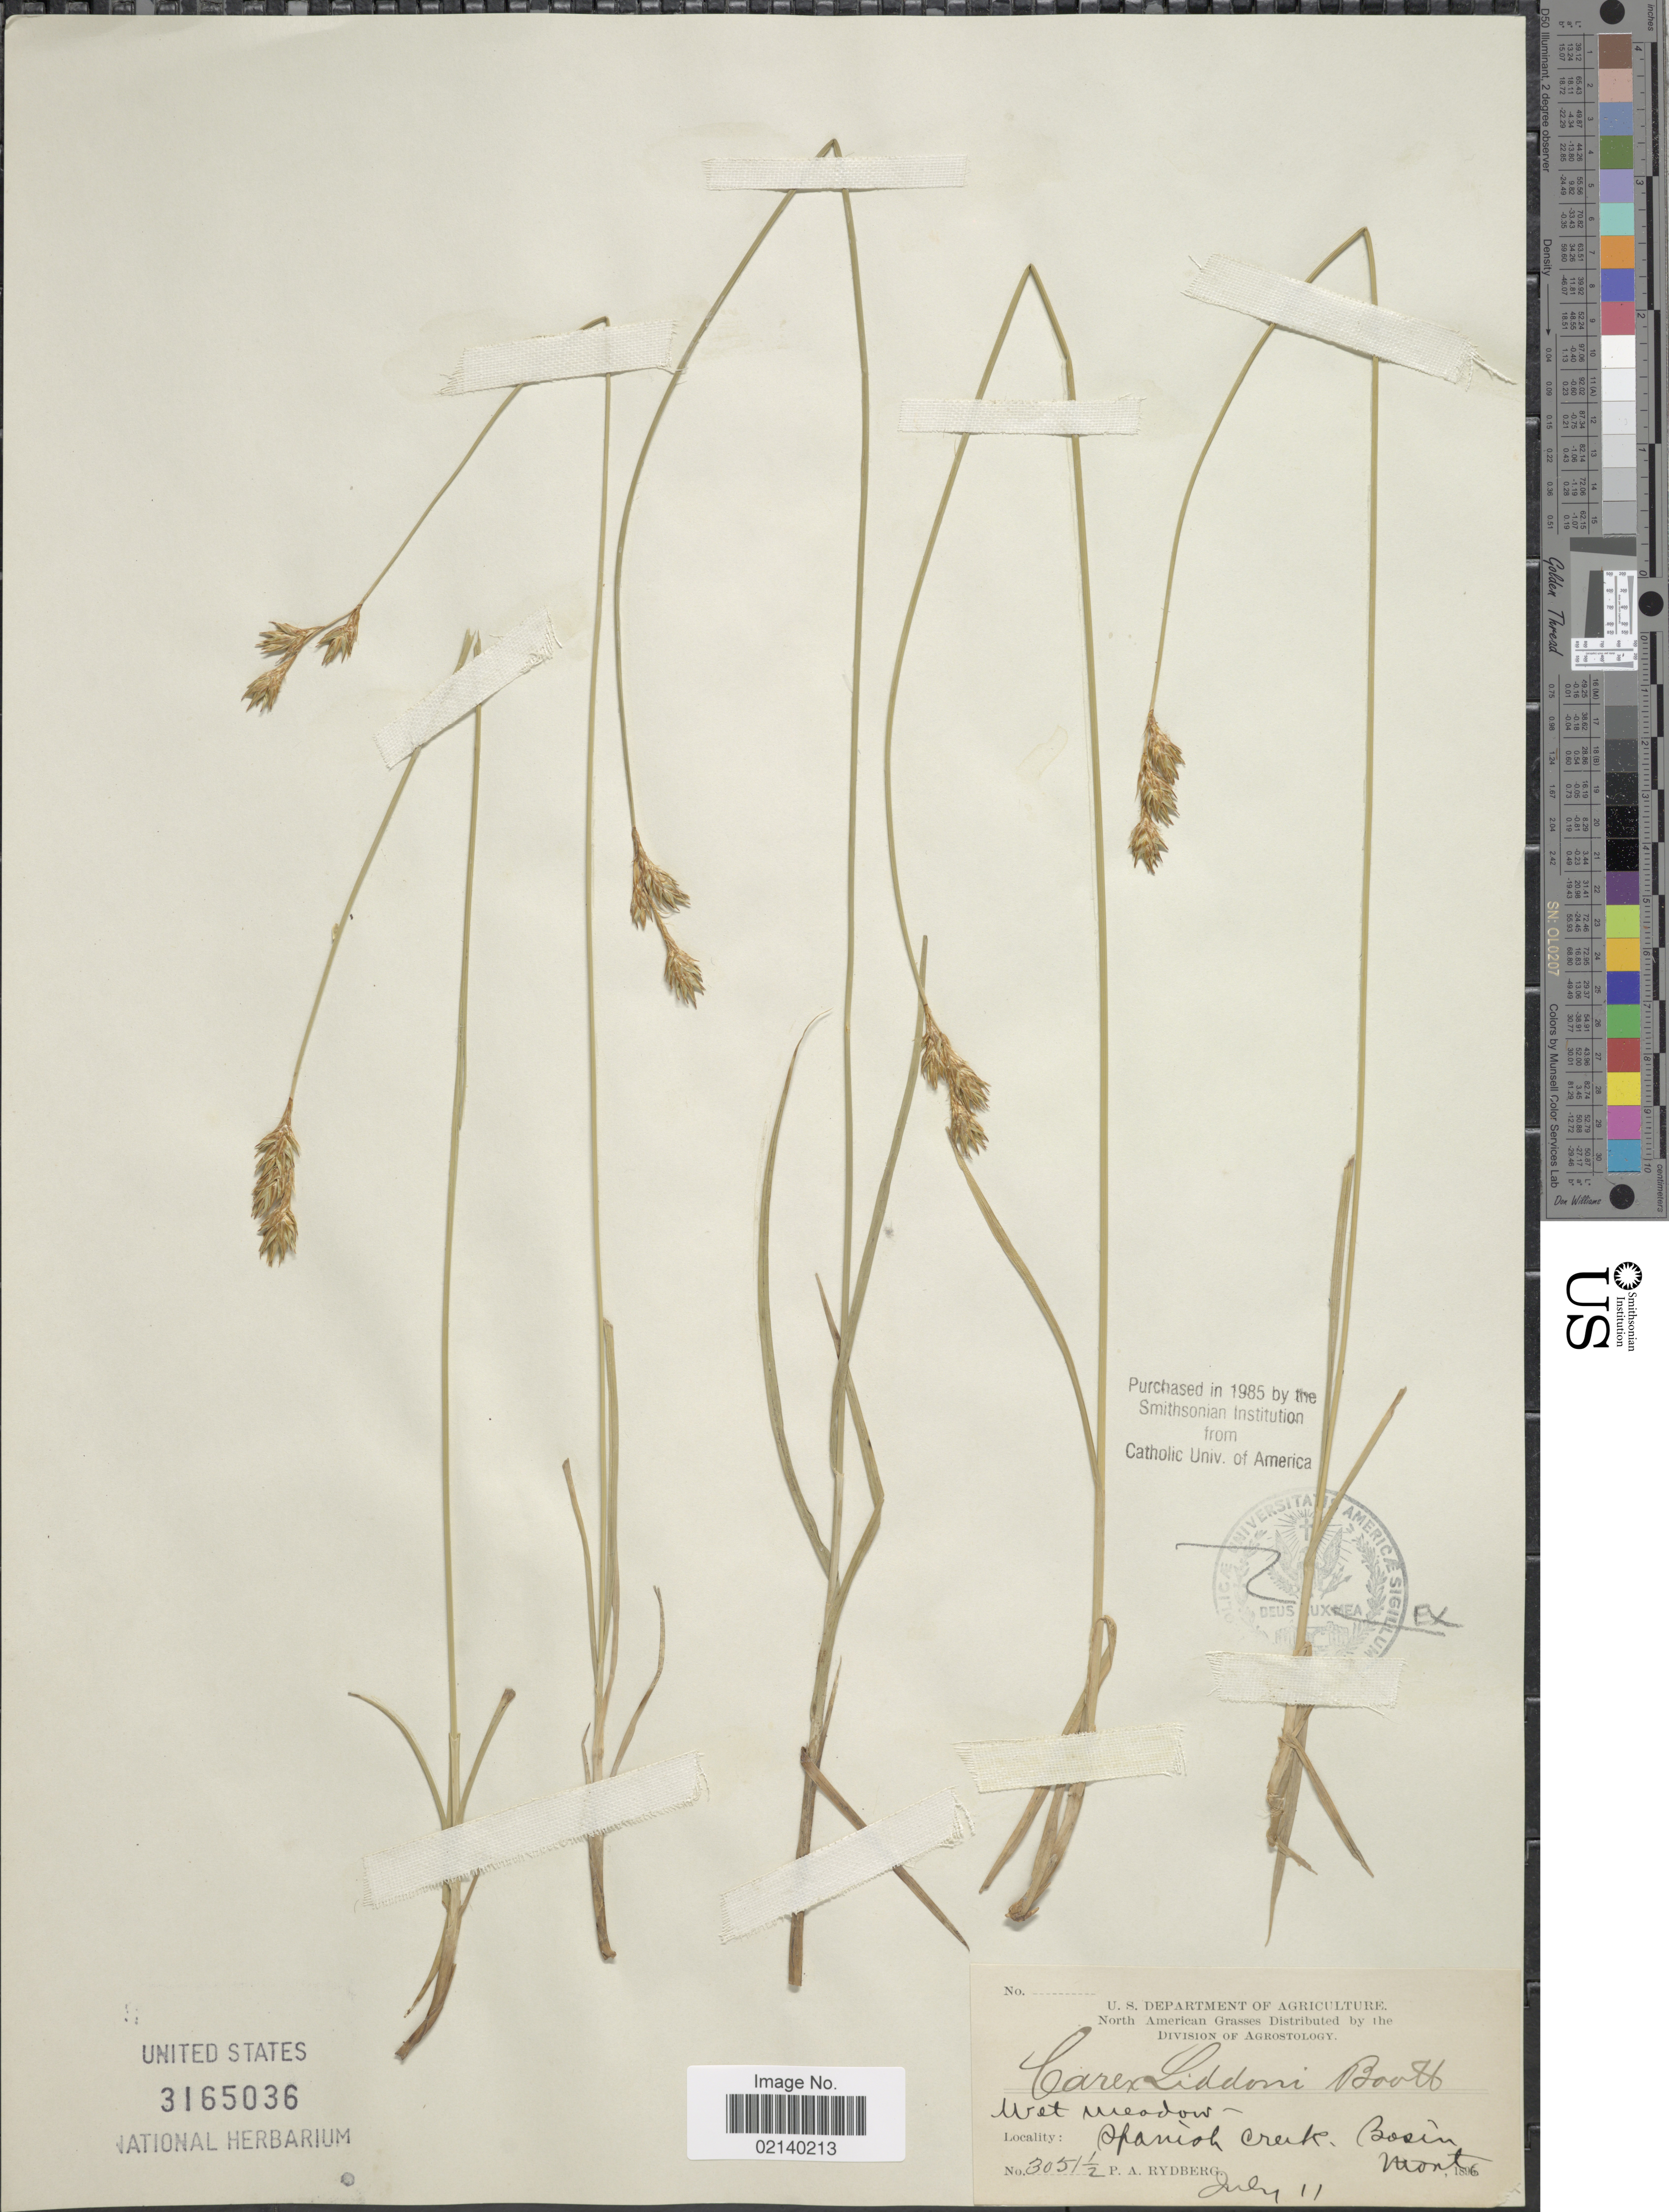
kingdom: Plantae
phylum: Tracheophyta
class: Liliopsida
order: Poales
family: Cyperaceae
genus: Carex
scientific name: Carex petasata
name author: Dewey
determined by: Strong, Mark T., (BOT), Smithsonian Institution - National Museum of Natural History (UNITED STATES)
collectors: P. A. Rydberg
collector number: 3051½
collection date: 1896-07-11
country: United States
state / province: Montana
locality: Spanish Creek Basin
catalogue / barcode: US 3165036